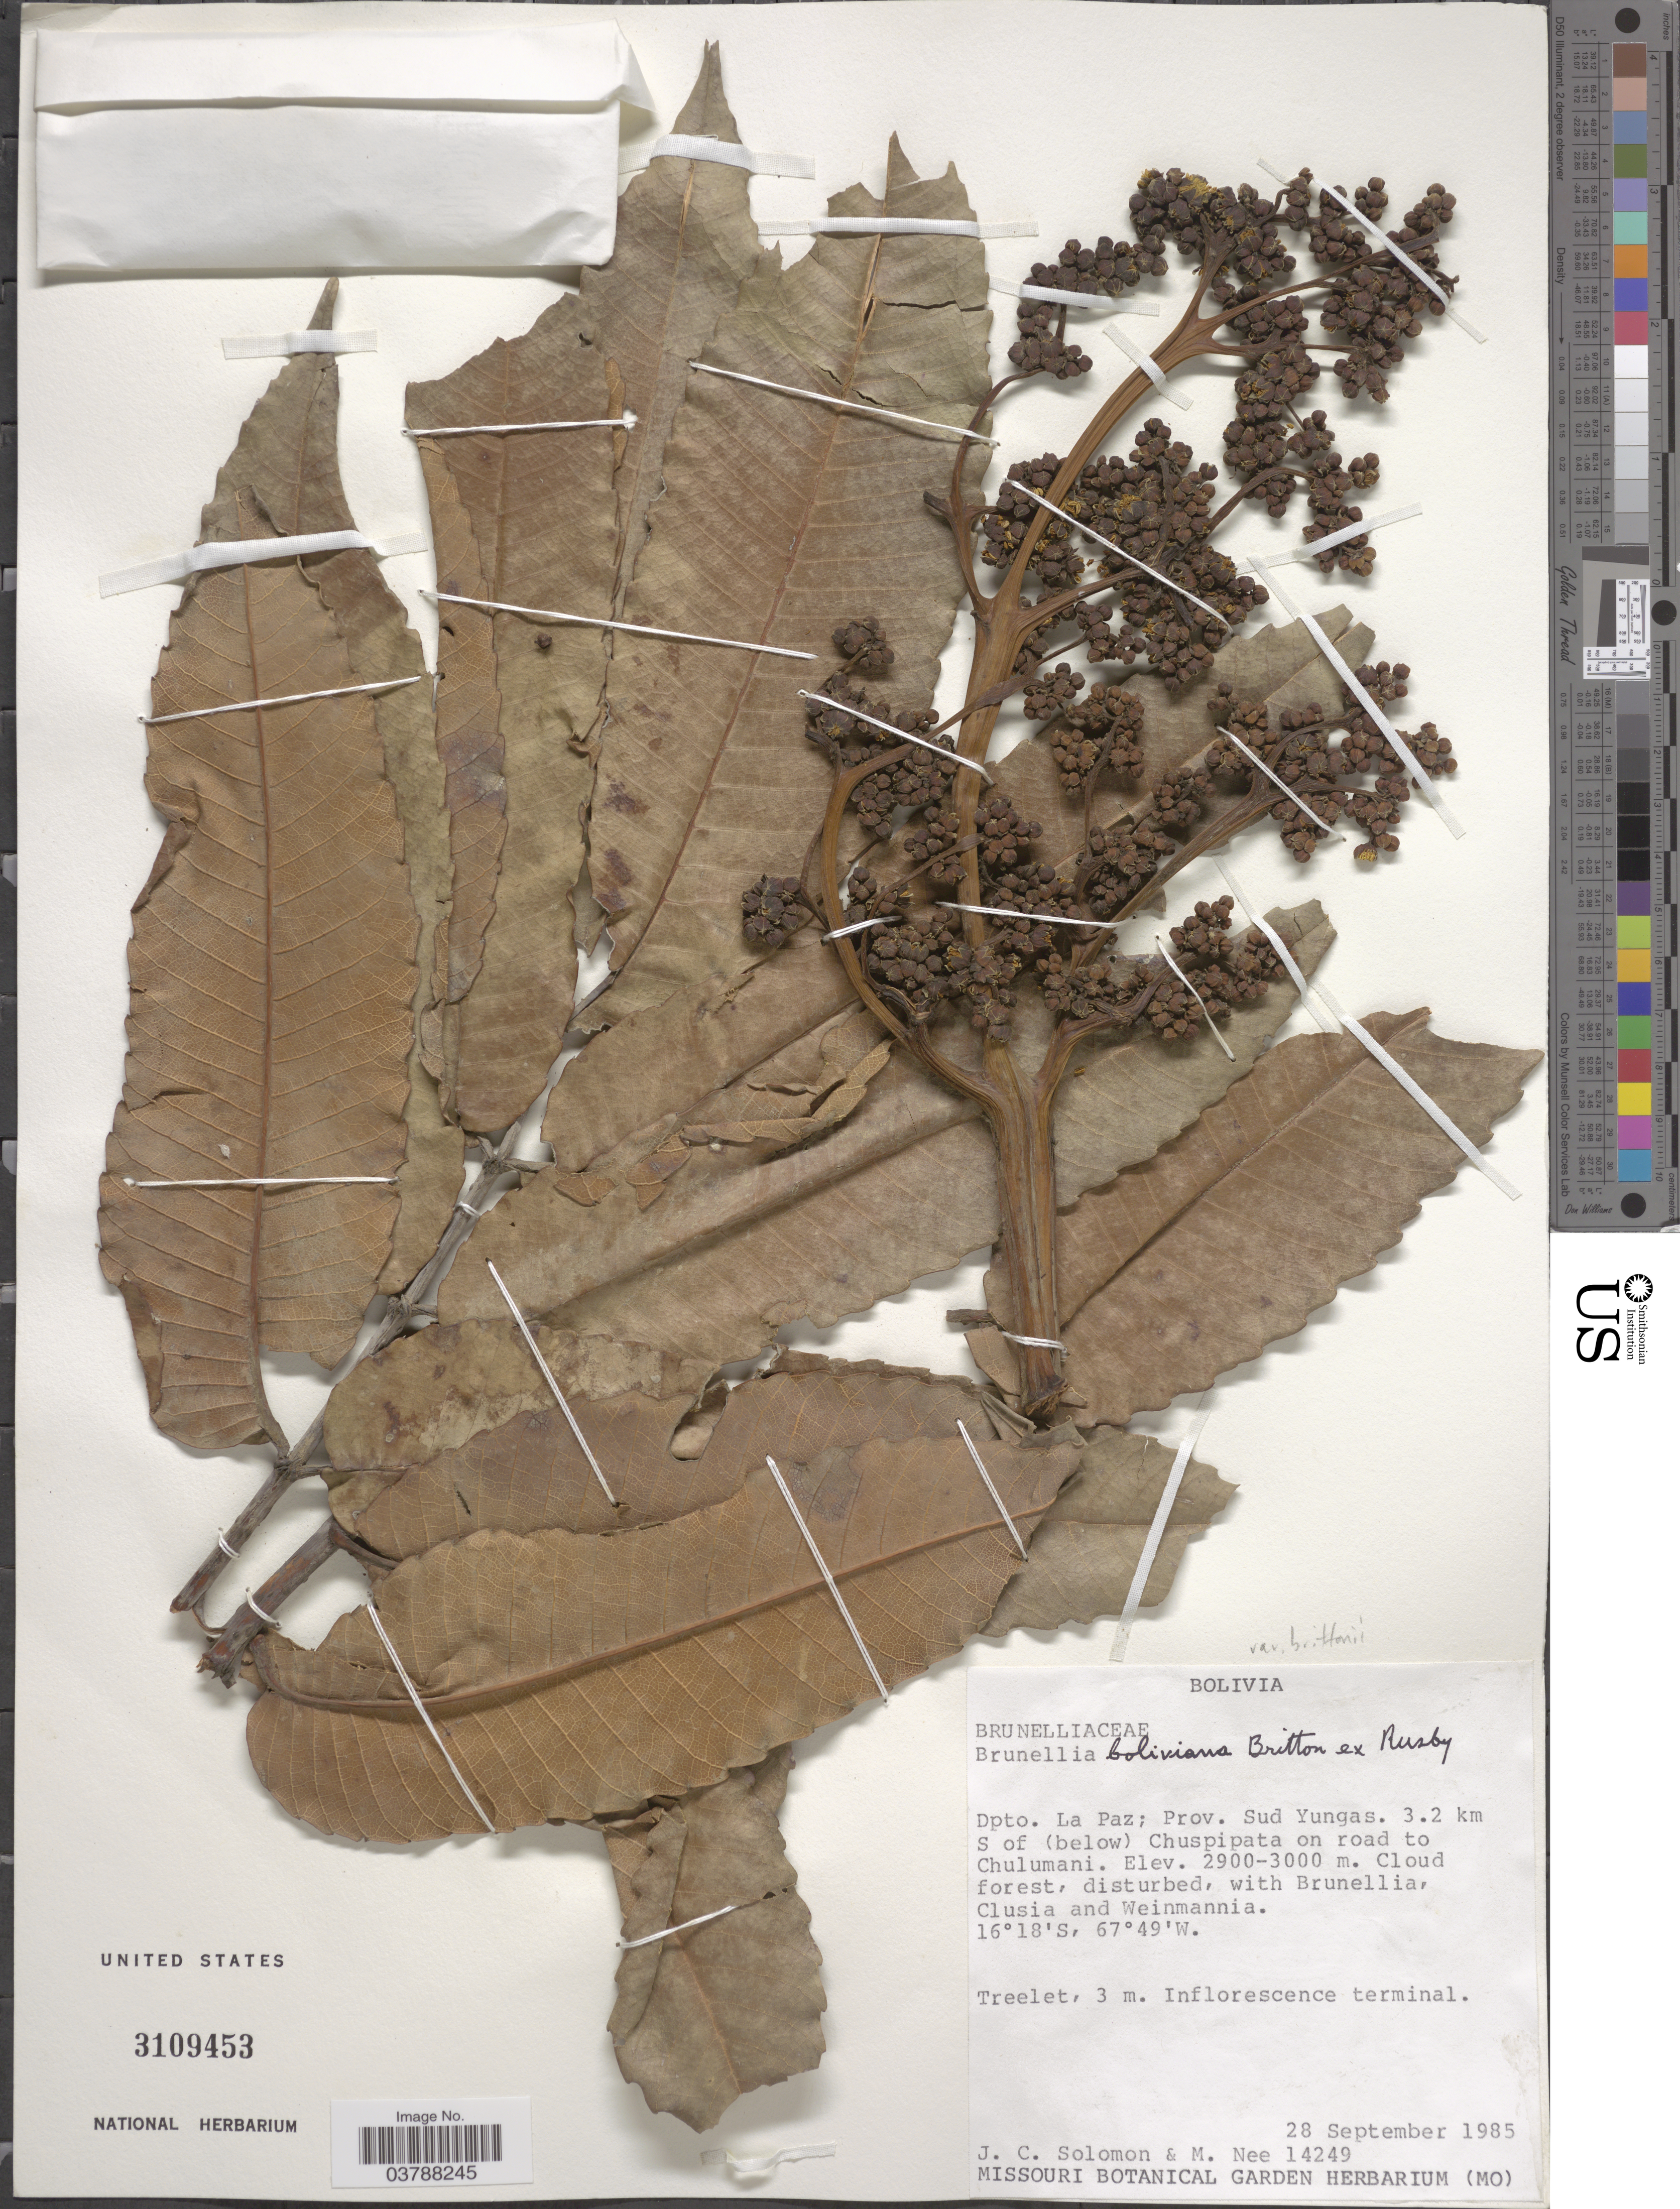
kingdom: Plantae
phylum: Tracheophyta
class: Magnoliopsida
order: Oxalidales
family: Brunelliaceae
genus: Brunellia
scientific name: Brunellia boliviana var. brittonii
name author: (Rusby) Cuatrec.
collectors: J. C. Solomon & M. Nee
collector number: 14249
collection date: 1985-09-28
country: Bolivia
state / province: La Paz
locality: Dpto. La Paz; Prov. Sud yungas. 3.2 km S of (below) Chusipata on road to Chulumani.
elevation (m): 2900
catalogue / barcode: US 3109453